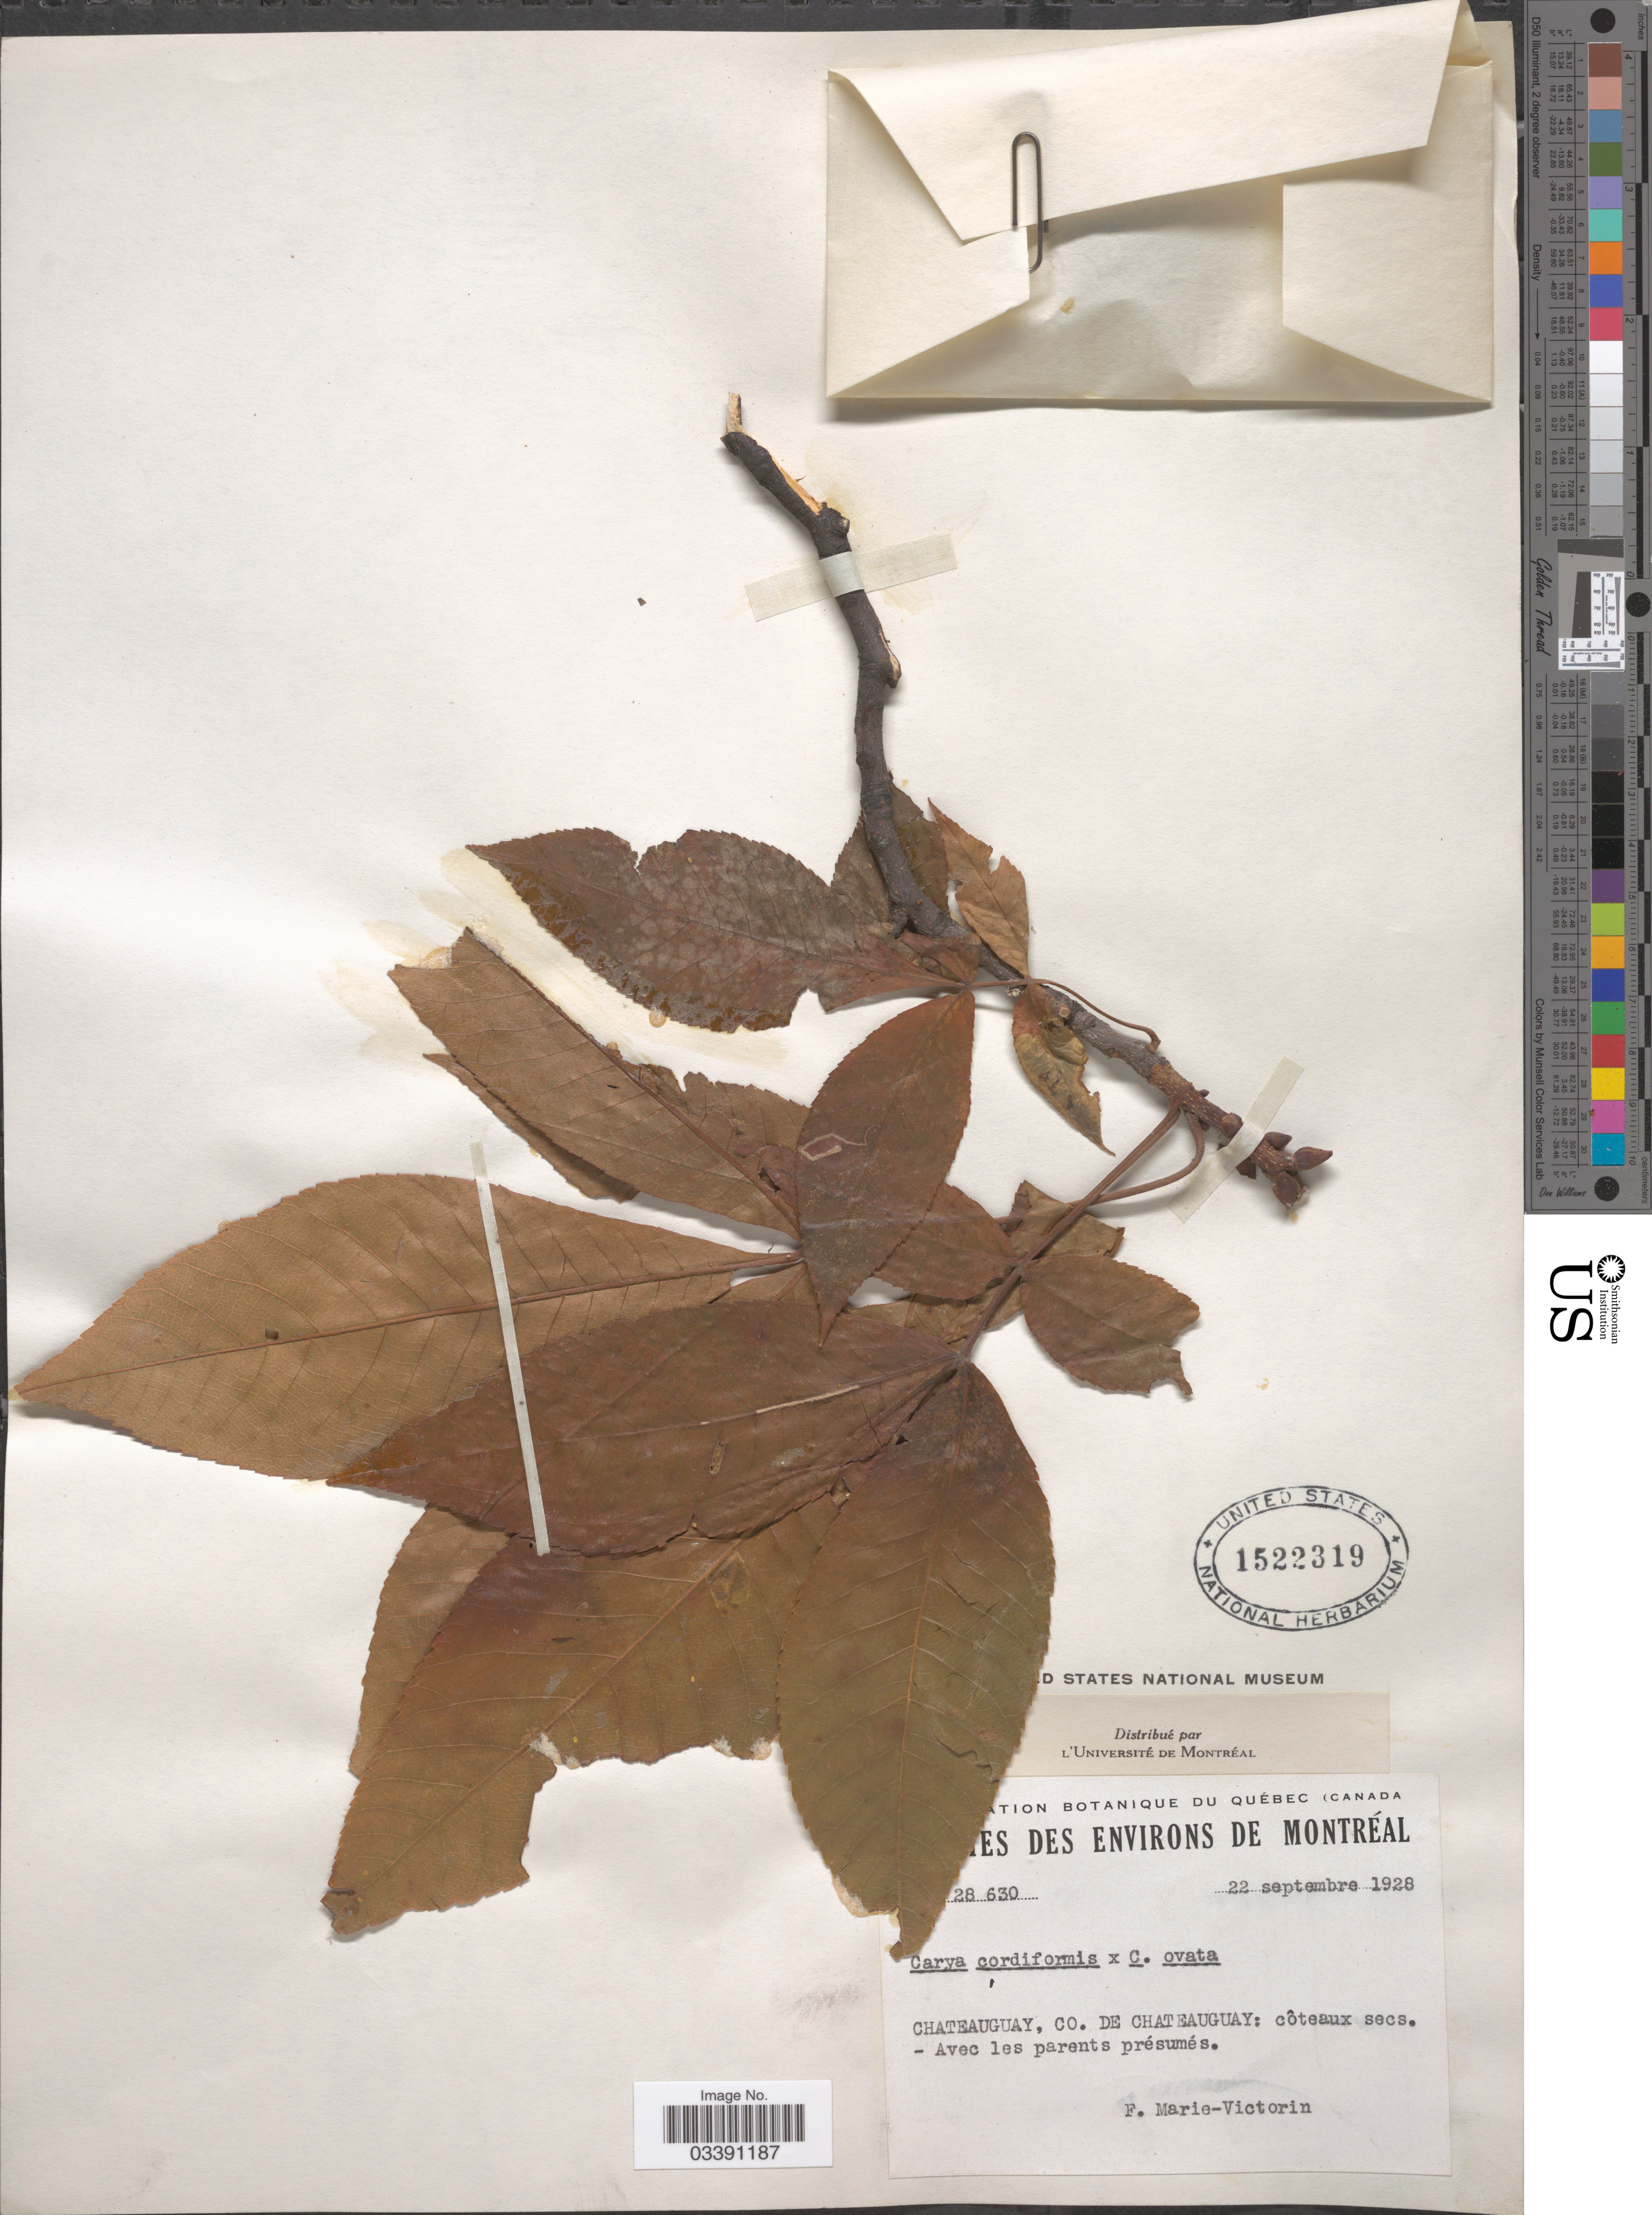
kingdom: Plantae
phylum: Tracheophyta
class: Magnoliopsida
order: Fagales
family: Juglandaceae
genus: Carya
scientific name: Carya cordiformis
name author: (Wangenh.) K. Koch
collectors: F. Marie-Victorin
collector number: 28630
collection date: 1928-09-22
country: Canada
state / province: Quebec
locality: Environs de Montréal. Chateauguay, Co. De Chateauguay: côteaux secs.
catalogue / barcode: US 1522319